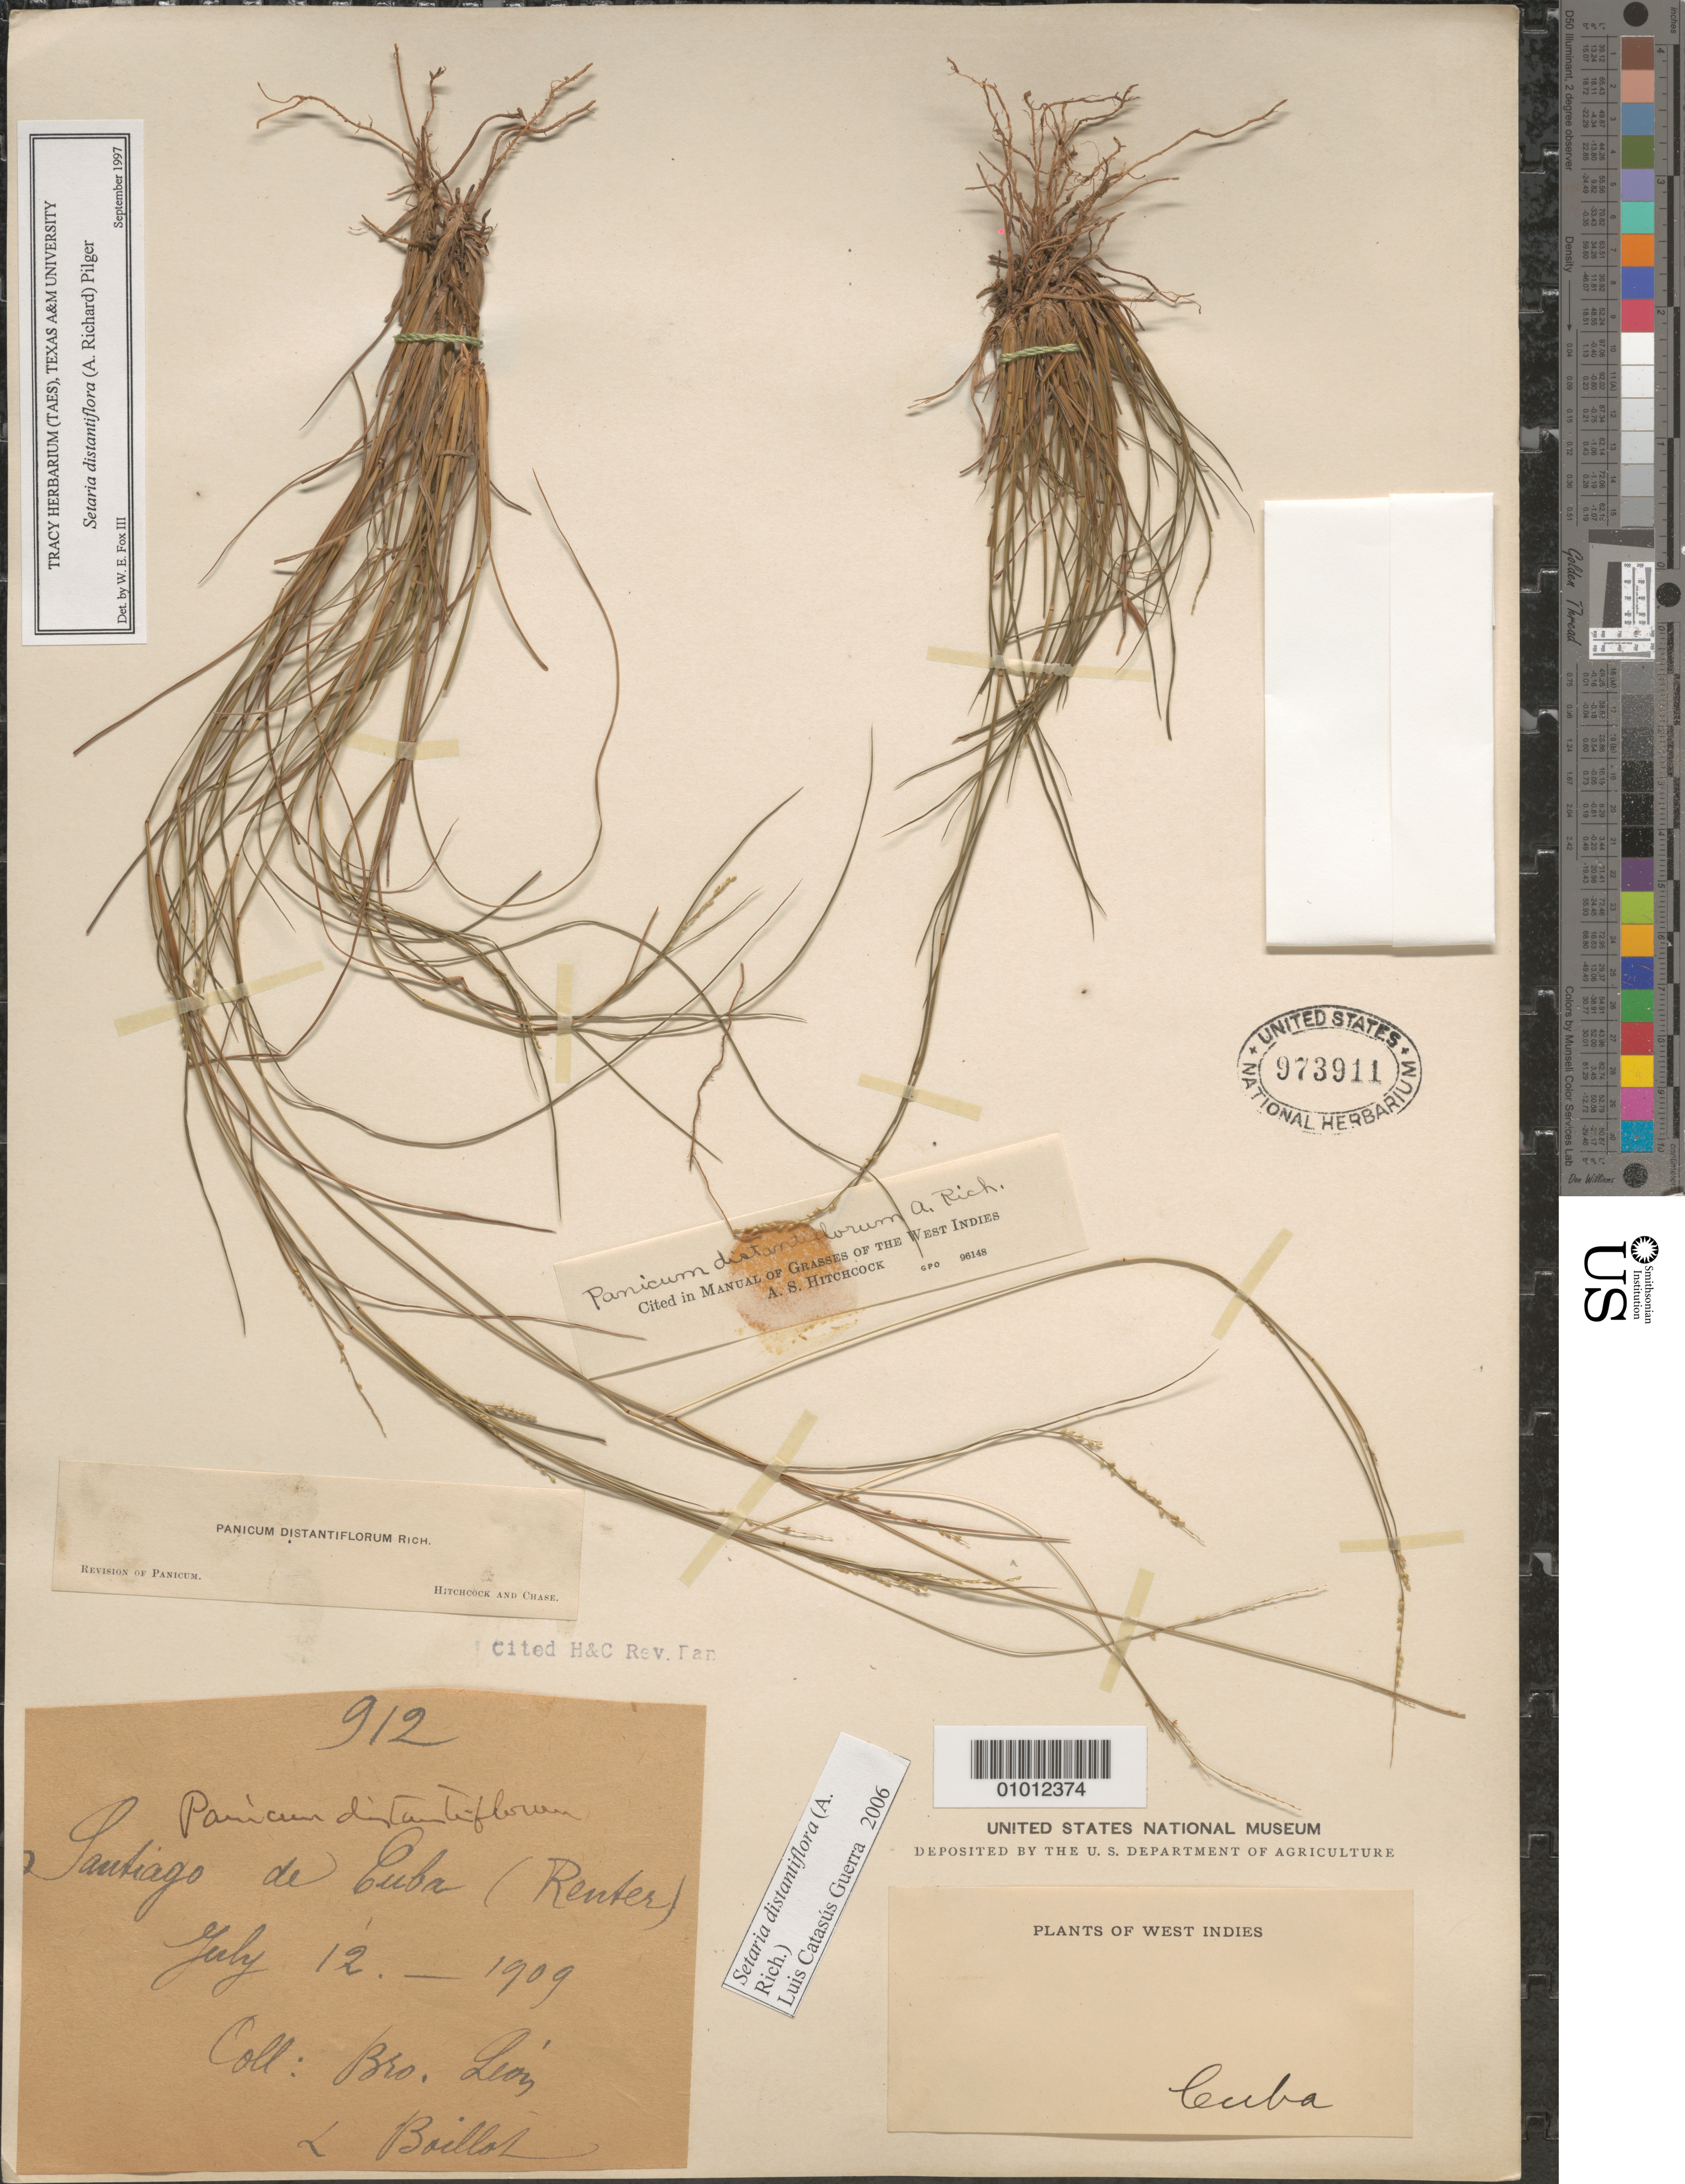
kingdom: Plantae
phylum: Tracheophyta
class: Liliopsida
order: Poales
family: Poaceae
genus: Setaria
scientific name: Setaria distantiflora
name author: (A. Rich.) Pilg.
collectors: Bro. León & -. Boillot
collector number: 912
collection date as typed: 12 Jul 1909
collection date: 1909-07-12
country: Cuba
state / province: Santiago de Cuba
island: Cuba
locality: Santiago de Cuba [Oriente]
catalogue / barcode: US 973911